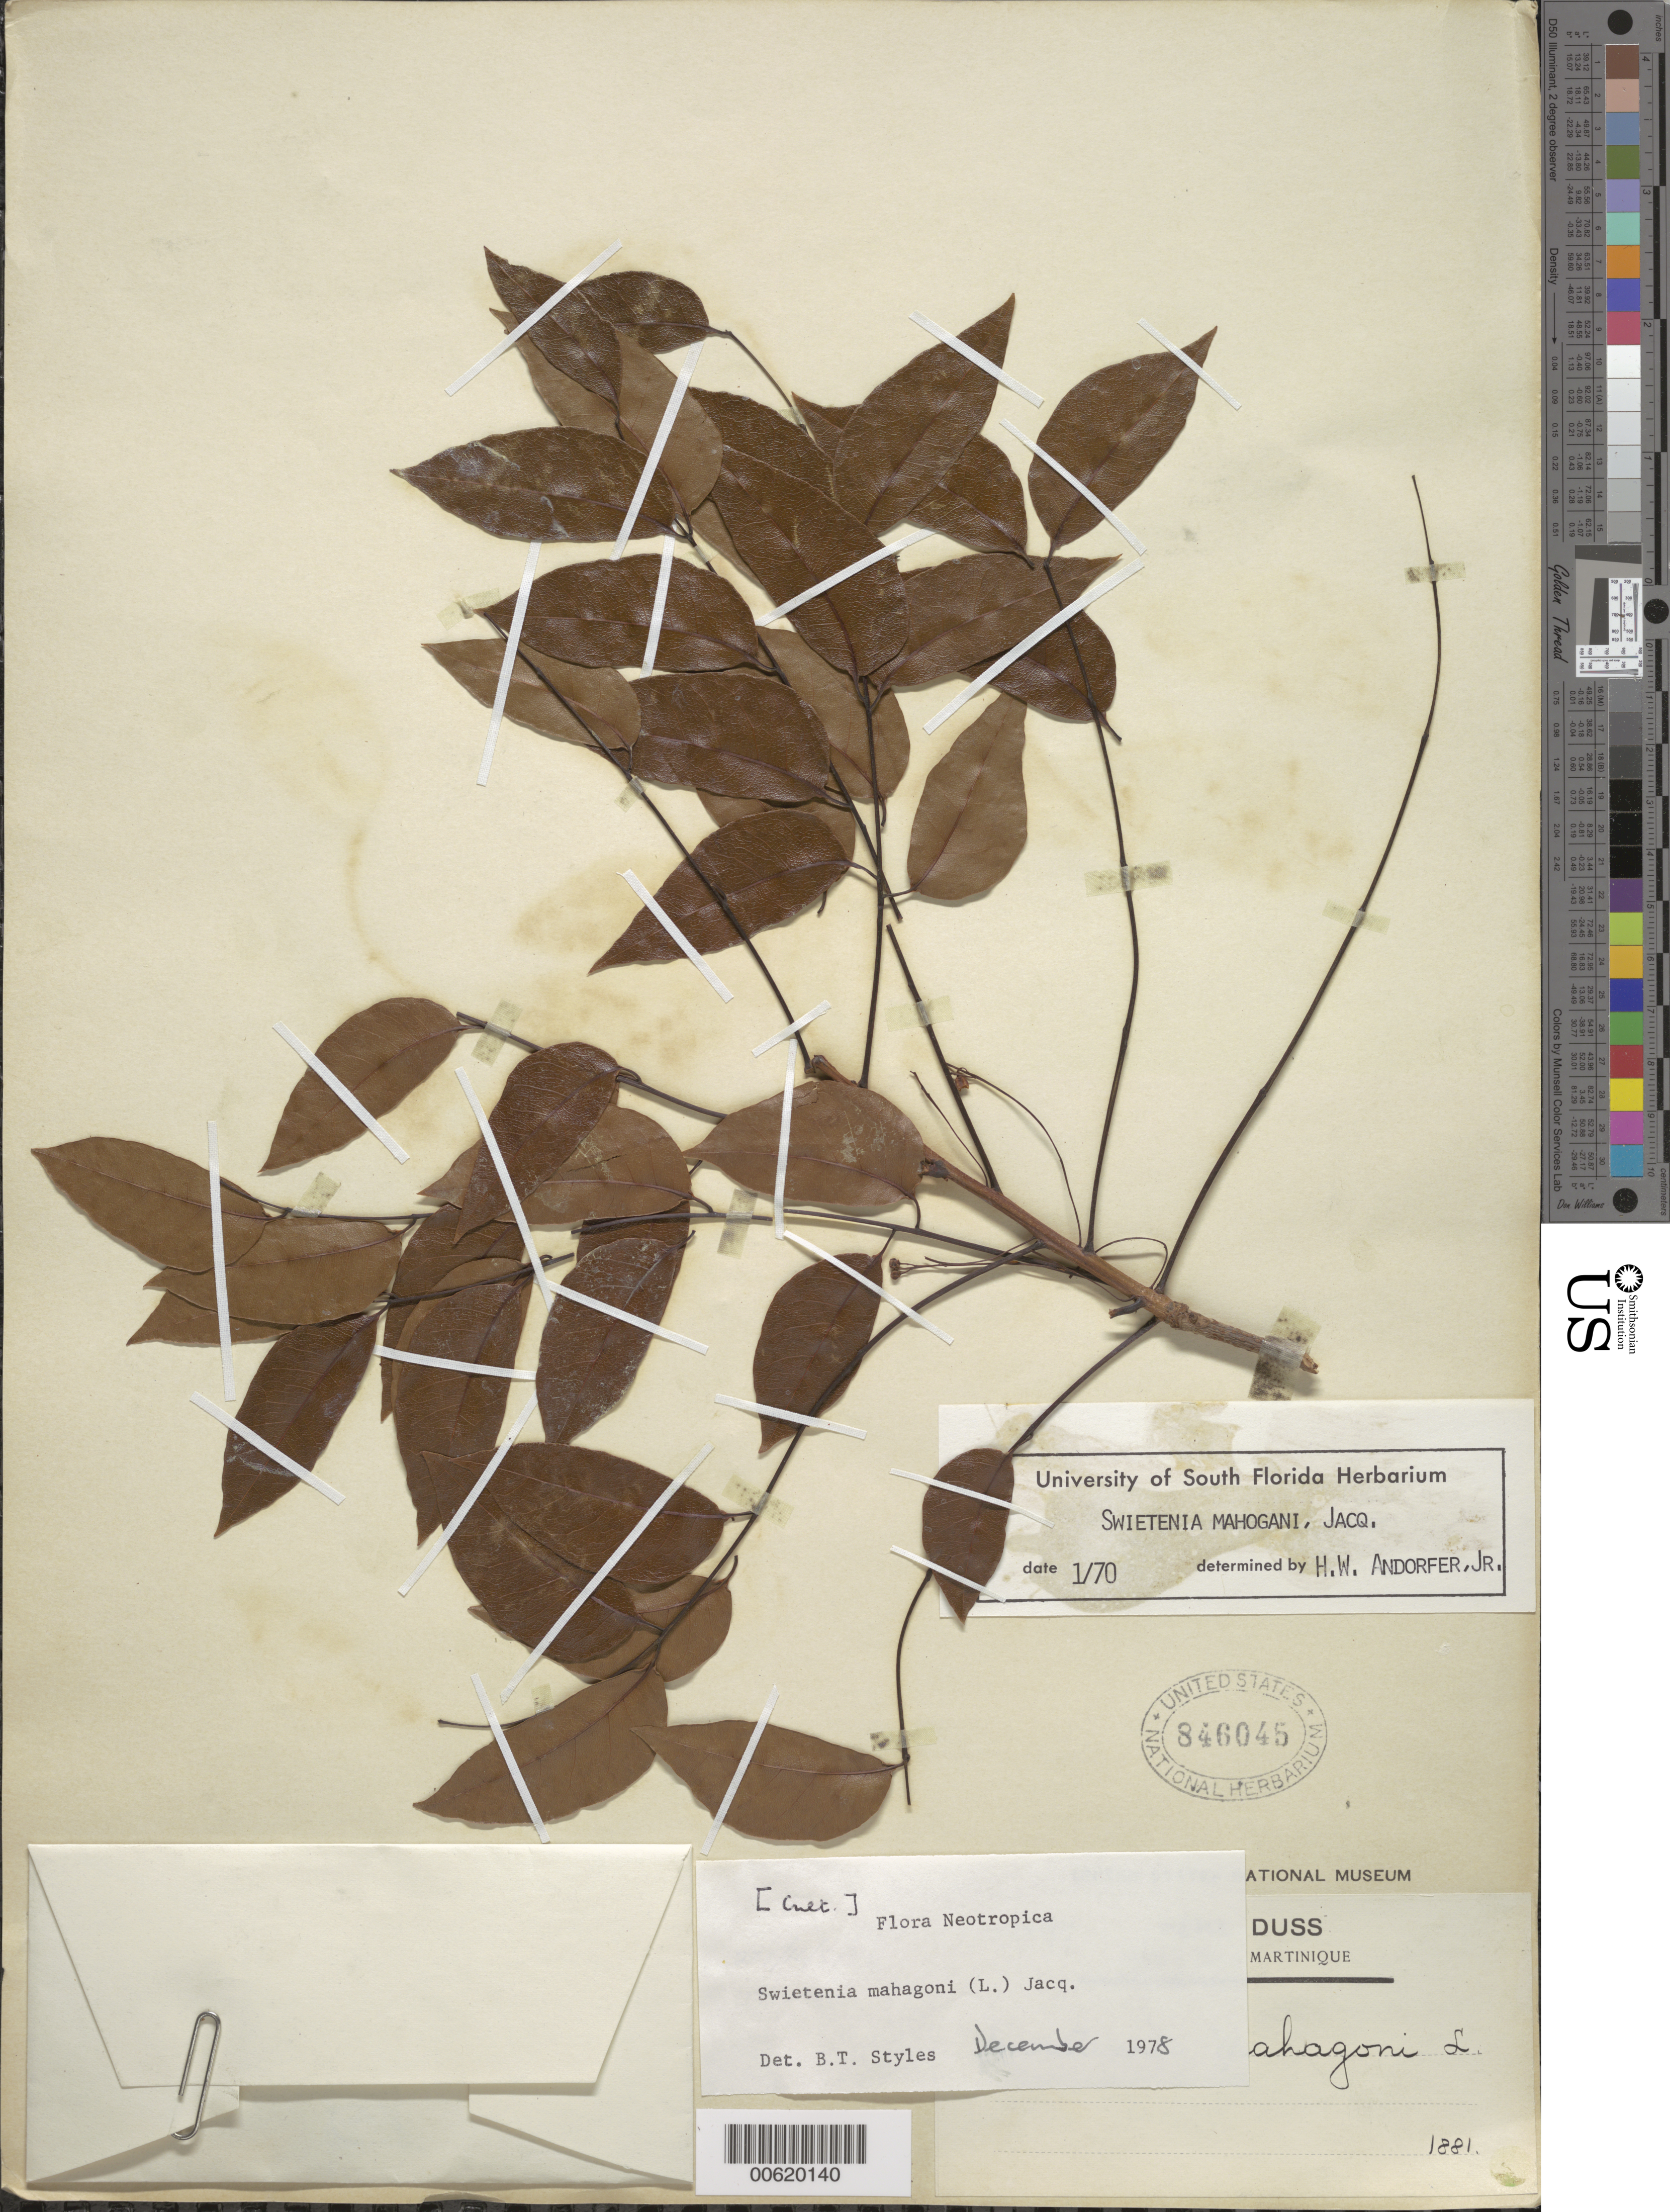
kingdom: Plantae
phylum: Tracheophyta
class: Magnoliopsida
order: Sapindales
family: Meliaceae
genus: Swietenia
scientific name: Swietenia mahagoni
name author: (L.) Jacq.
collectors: Père Duss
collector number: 1497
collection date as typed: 1881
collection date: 1881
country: Martinique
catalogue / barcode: US 846045